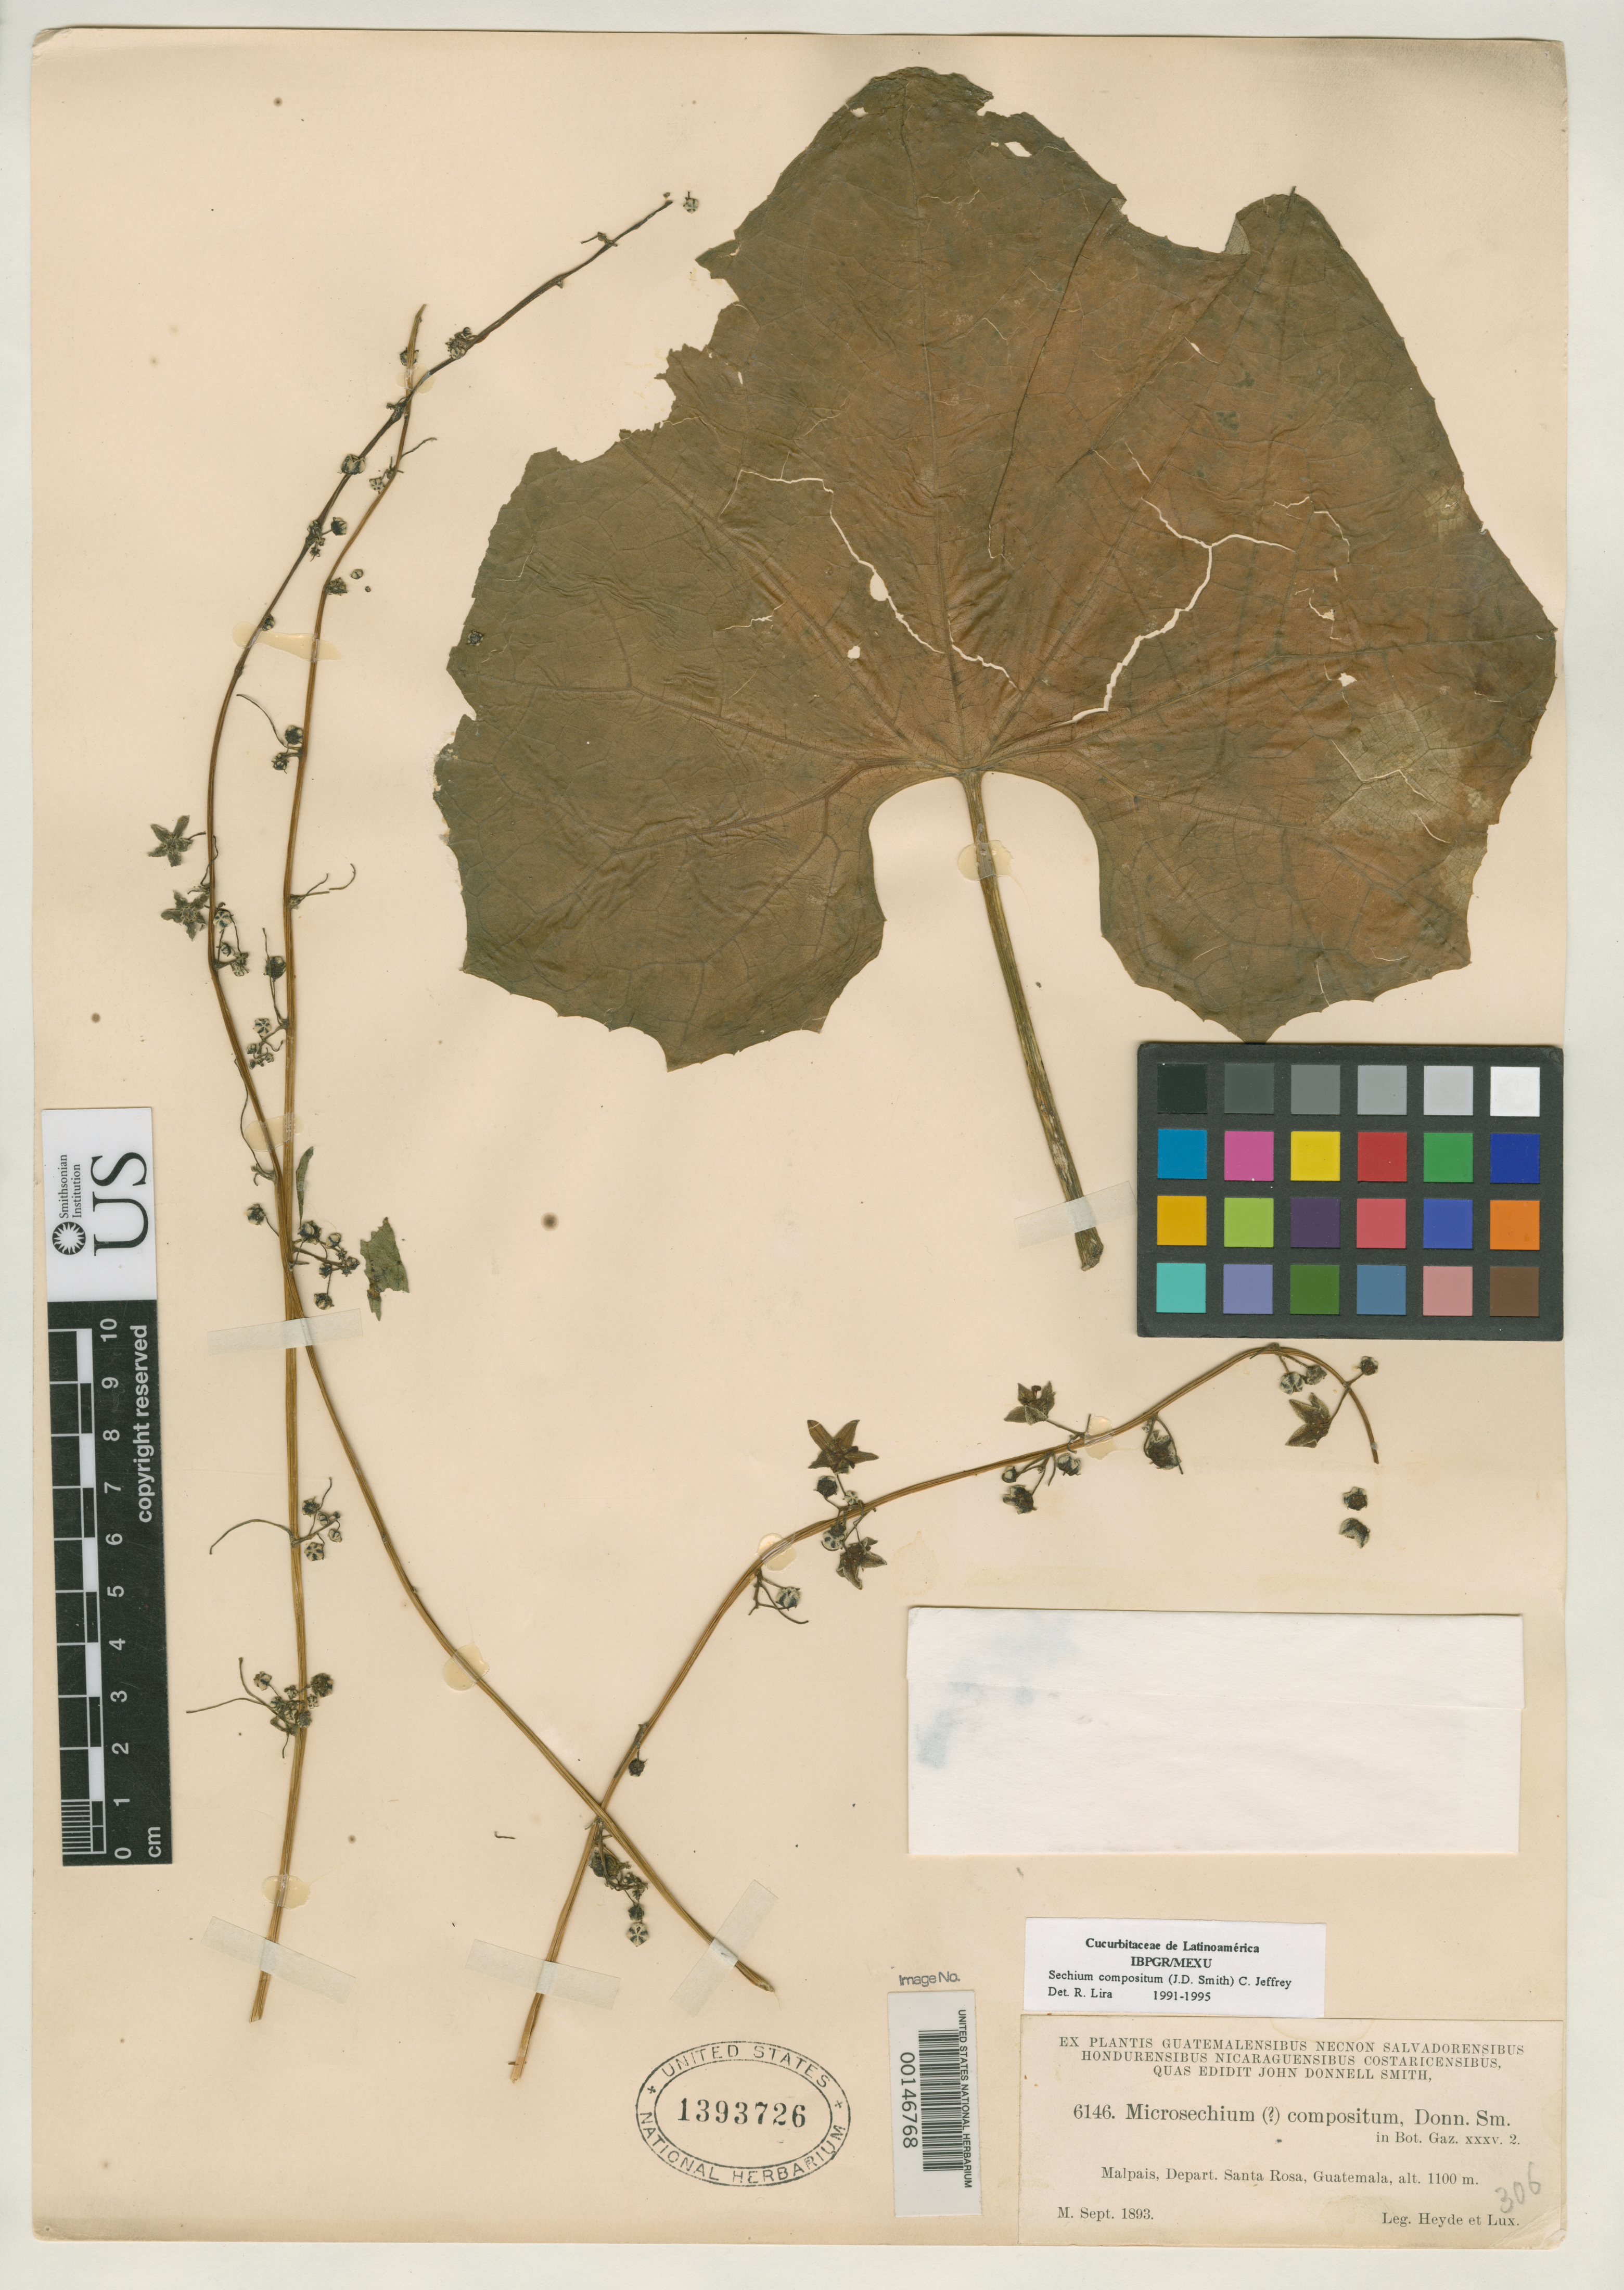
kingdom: Plantae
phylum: Tracheophyta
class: Magnoliopsida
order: Cucurbitales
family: Cucurbitaceae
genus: Microsechium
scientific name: Microsechium compositum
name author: Donn. Sm.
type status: Type Collection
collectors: E. T. Heyde & E. Lux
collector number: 6146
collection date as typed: Sep 1893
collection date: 1893-09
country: Guatemala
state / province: Santa Rosa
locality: Malpais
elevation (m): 1100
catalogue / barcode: US 1393726